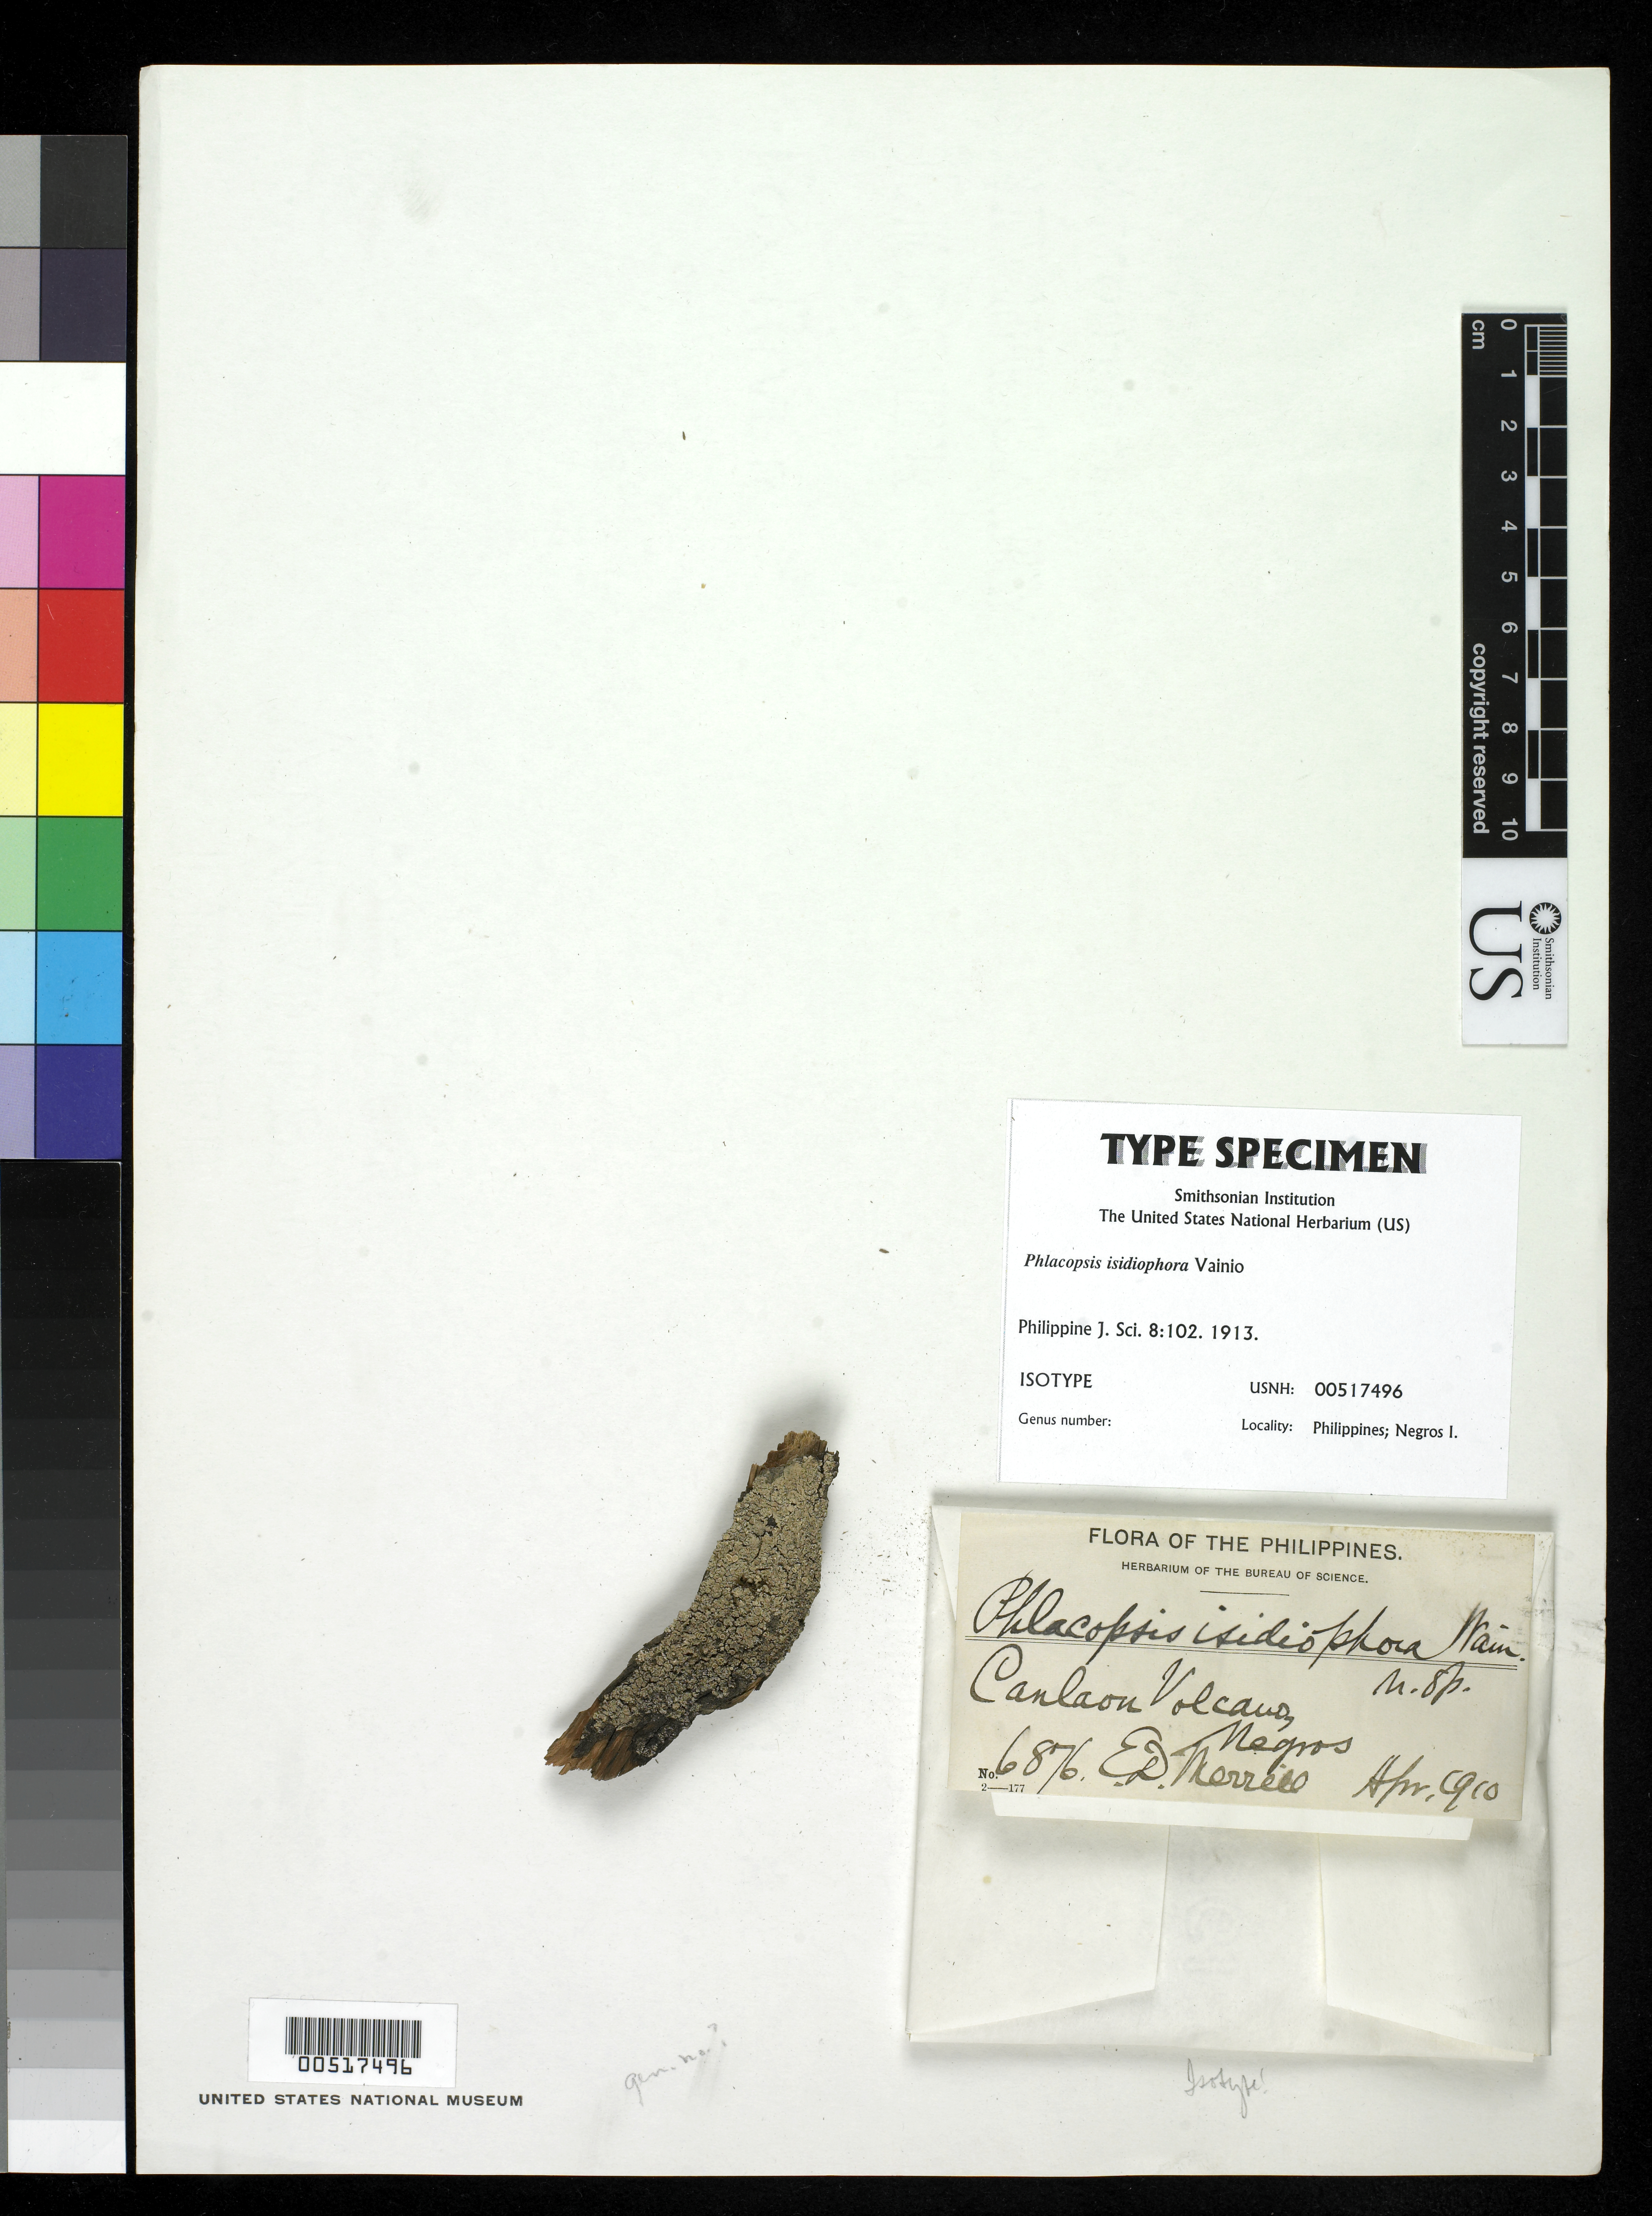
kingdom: Fungi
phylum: Ascomycota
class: Lecanoromycetes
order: Baeomycetales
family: Trapeliaceae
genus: Placopsis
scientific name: Placopsis isidiophora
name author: Vain.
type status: Isotype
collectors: E. D. Merrill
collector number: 6876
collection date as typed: Apr 1910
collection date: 1910-04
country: Philippines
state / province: Central Visayas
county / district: Negros Oriental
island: Negros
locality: Canlaon Volcano.